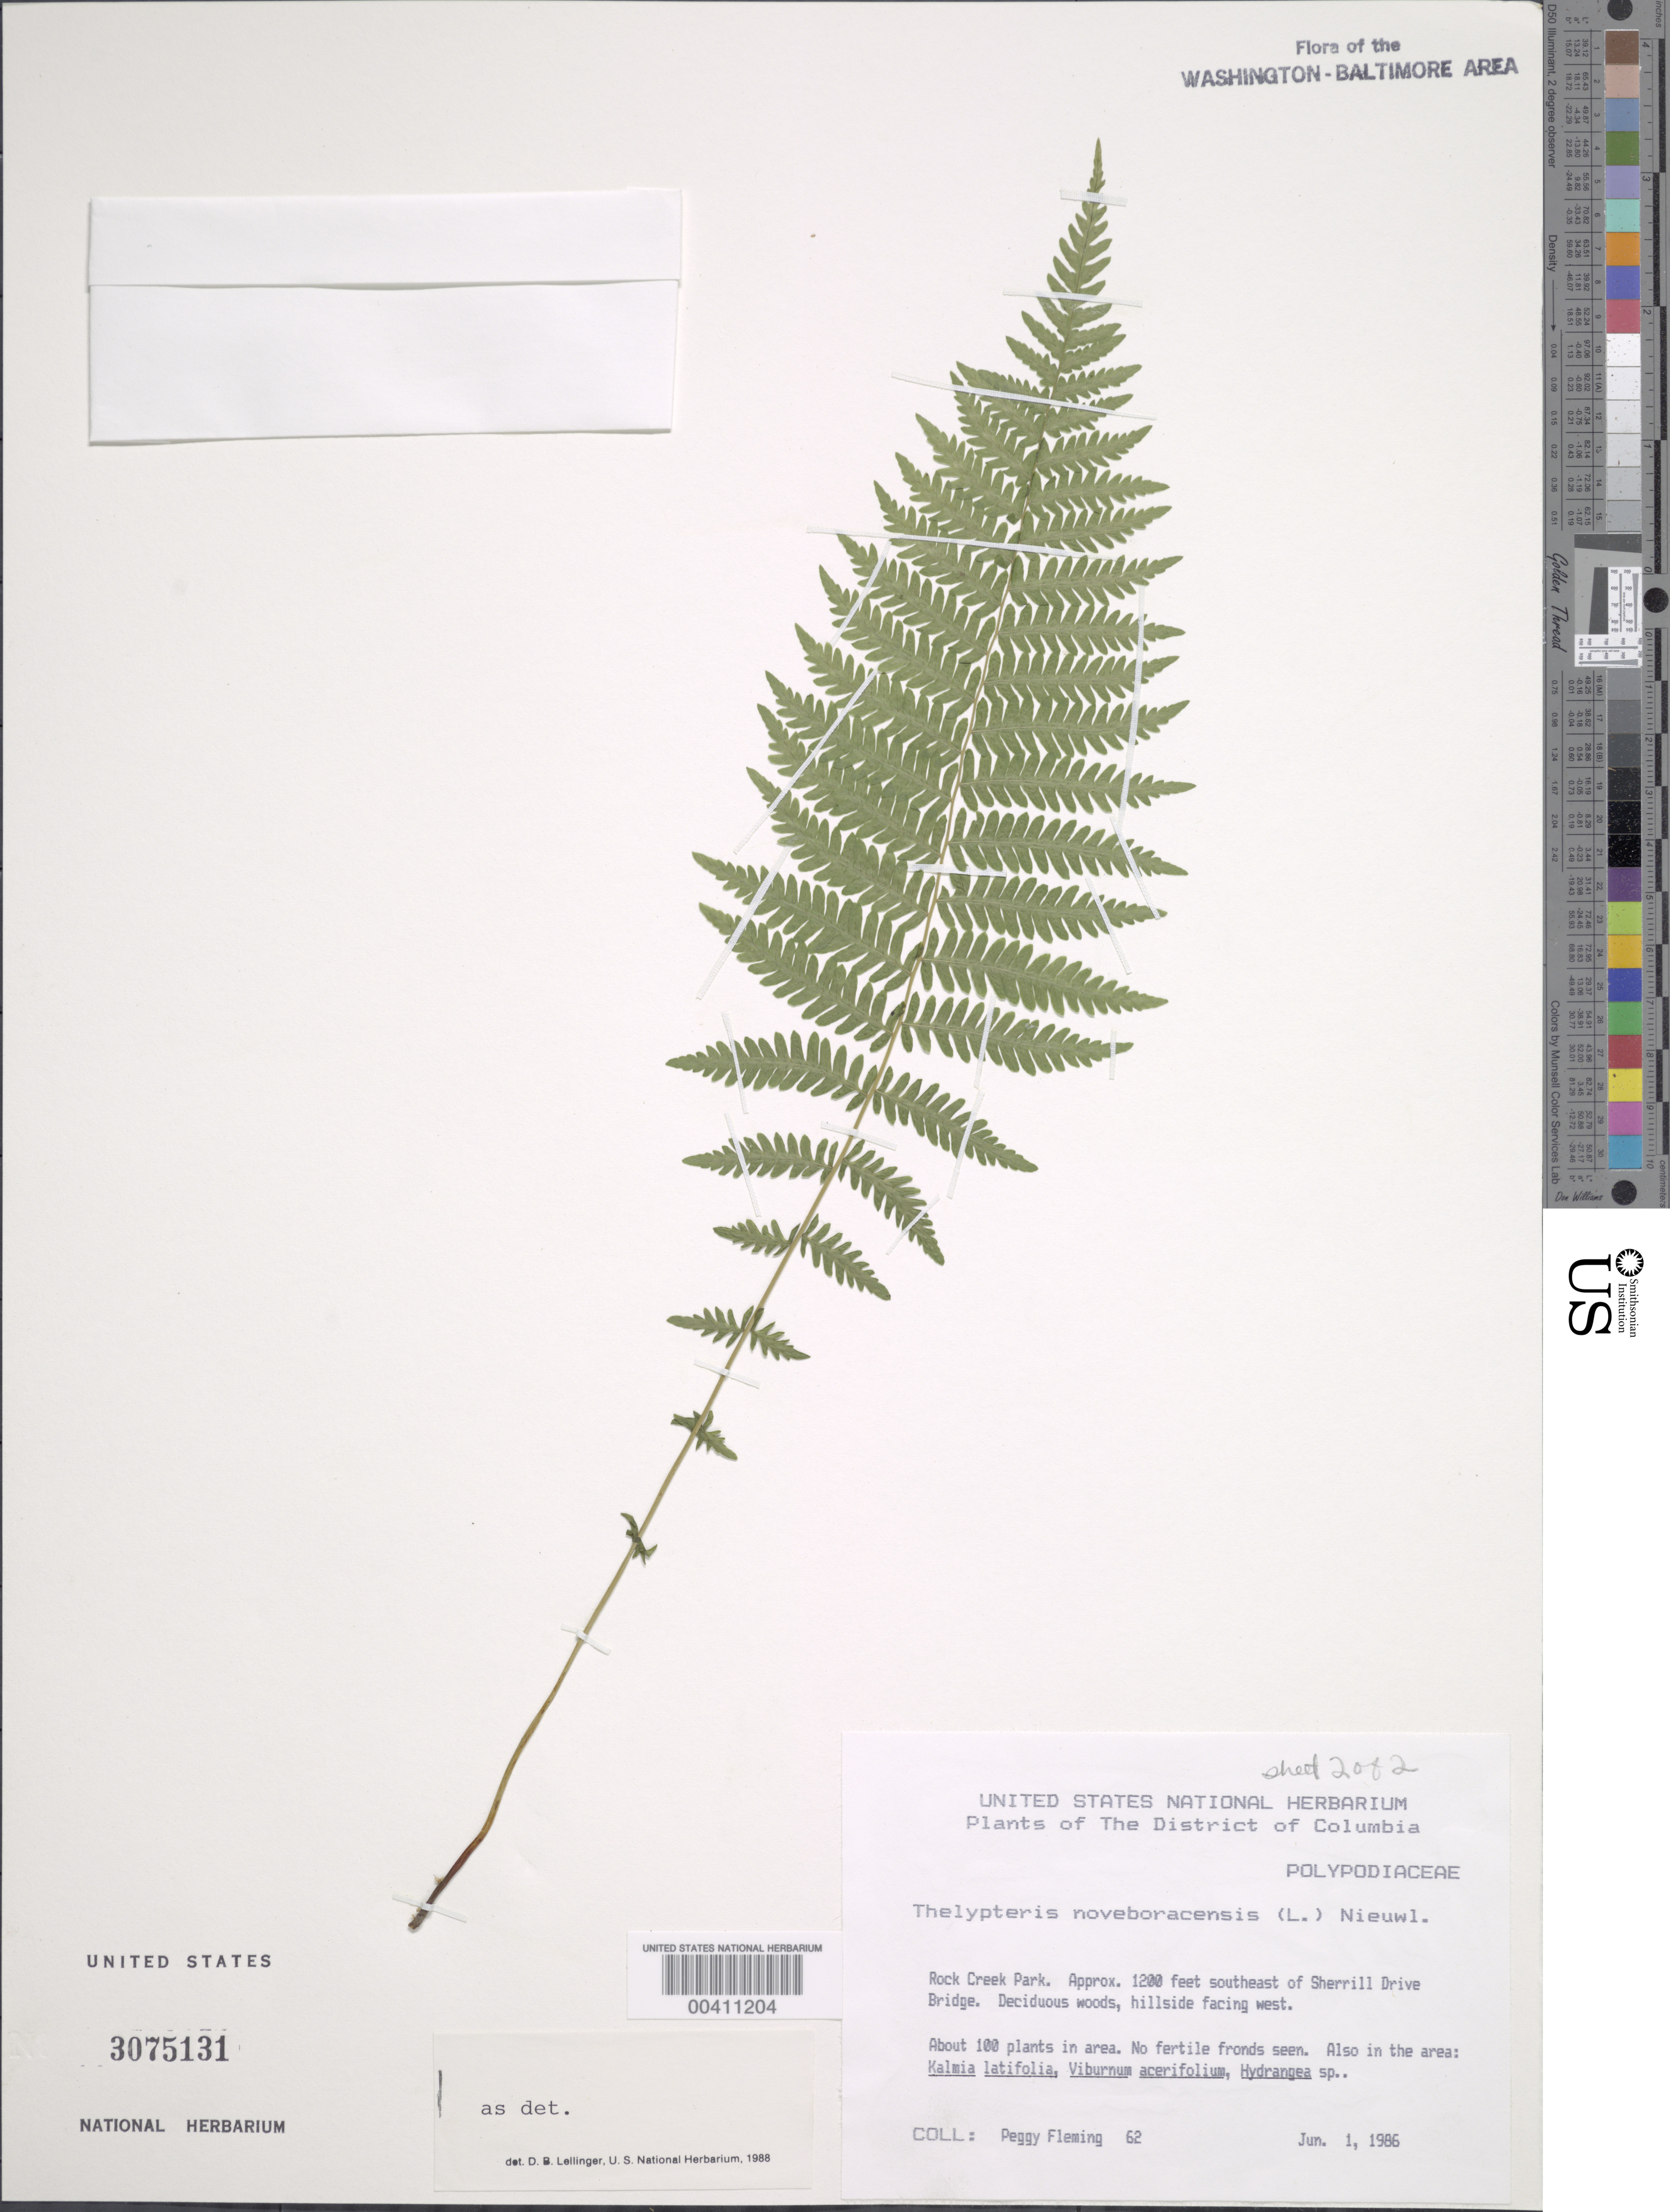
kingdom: Plantae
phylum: Tracheophyta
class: Polypodiopsida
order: Polypodiales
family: Thelypteridaceae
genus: Parathelypteris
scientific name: Parathelypteris noveboracensis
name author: (L.) Ching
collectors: P. Fleming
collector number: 62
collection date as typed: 01 Jun 1986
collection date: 1986-06-01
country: United States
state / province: District of Columbia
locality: Rock Creek Park, SE of Sherrill Dr Bridge Rock Creek Park and vicinity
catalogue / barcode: US 3075131